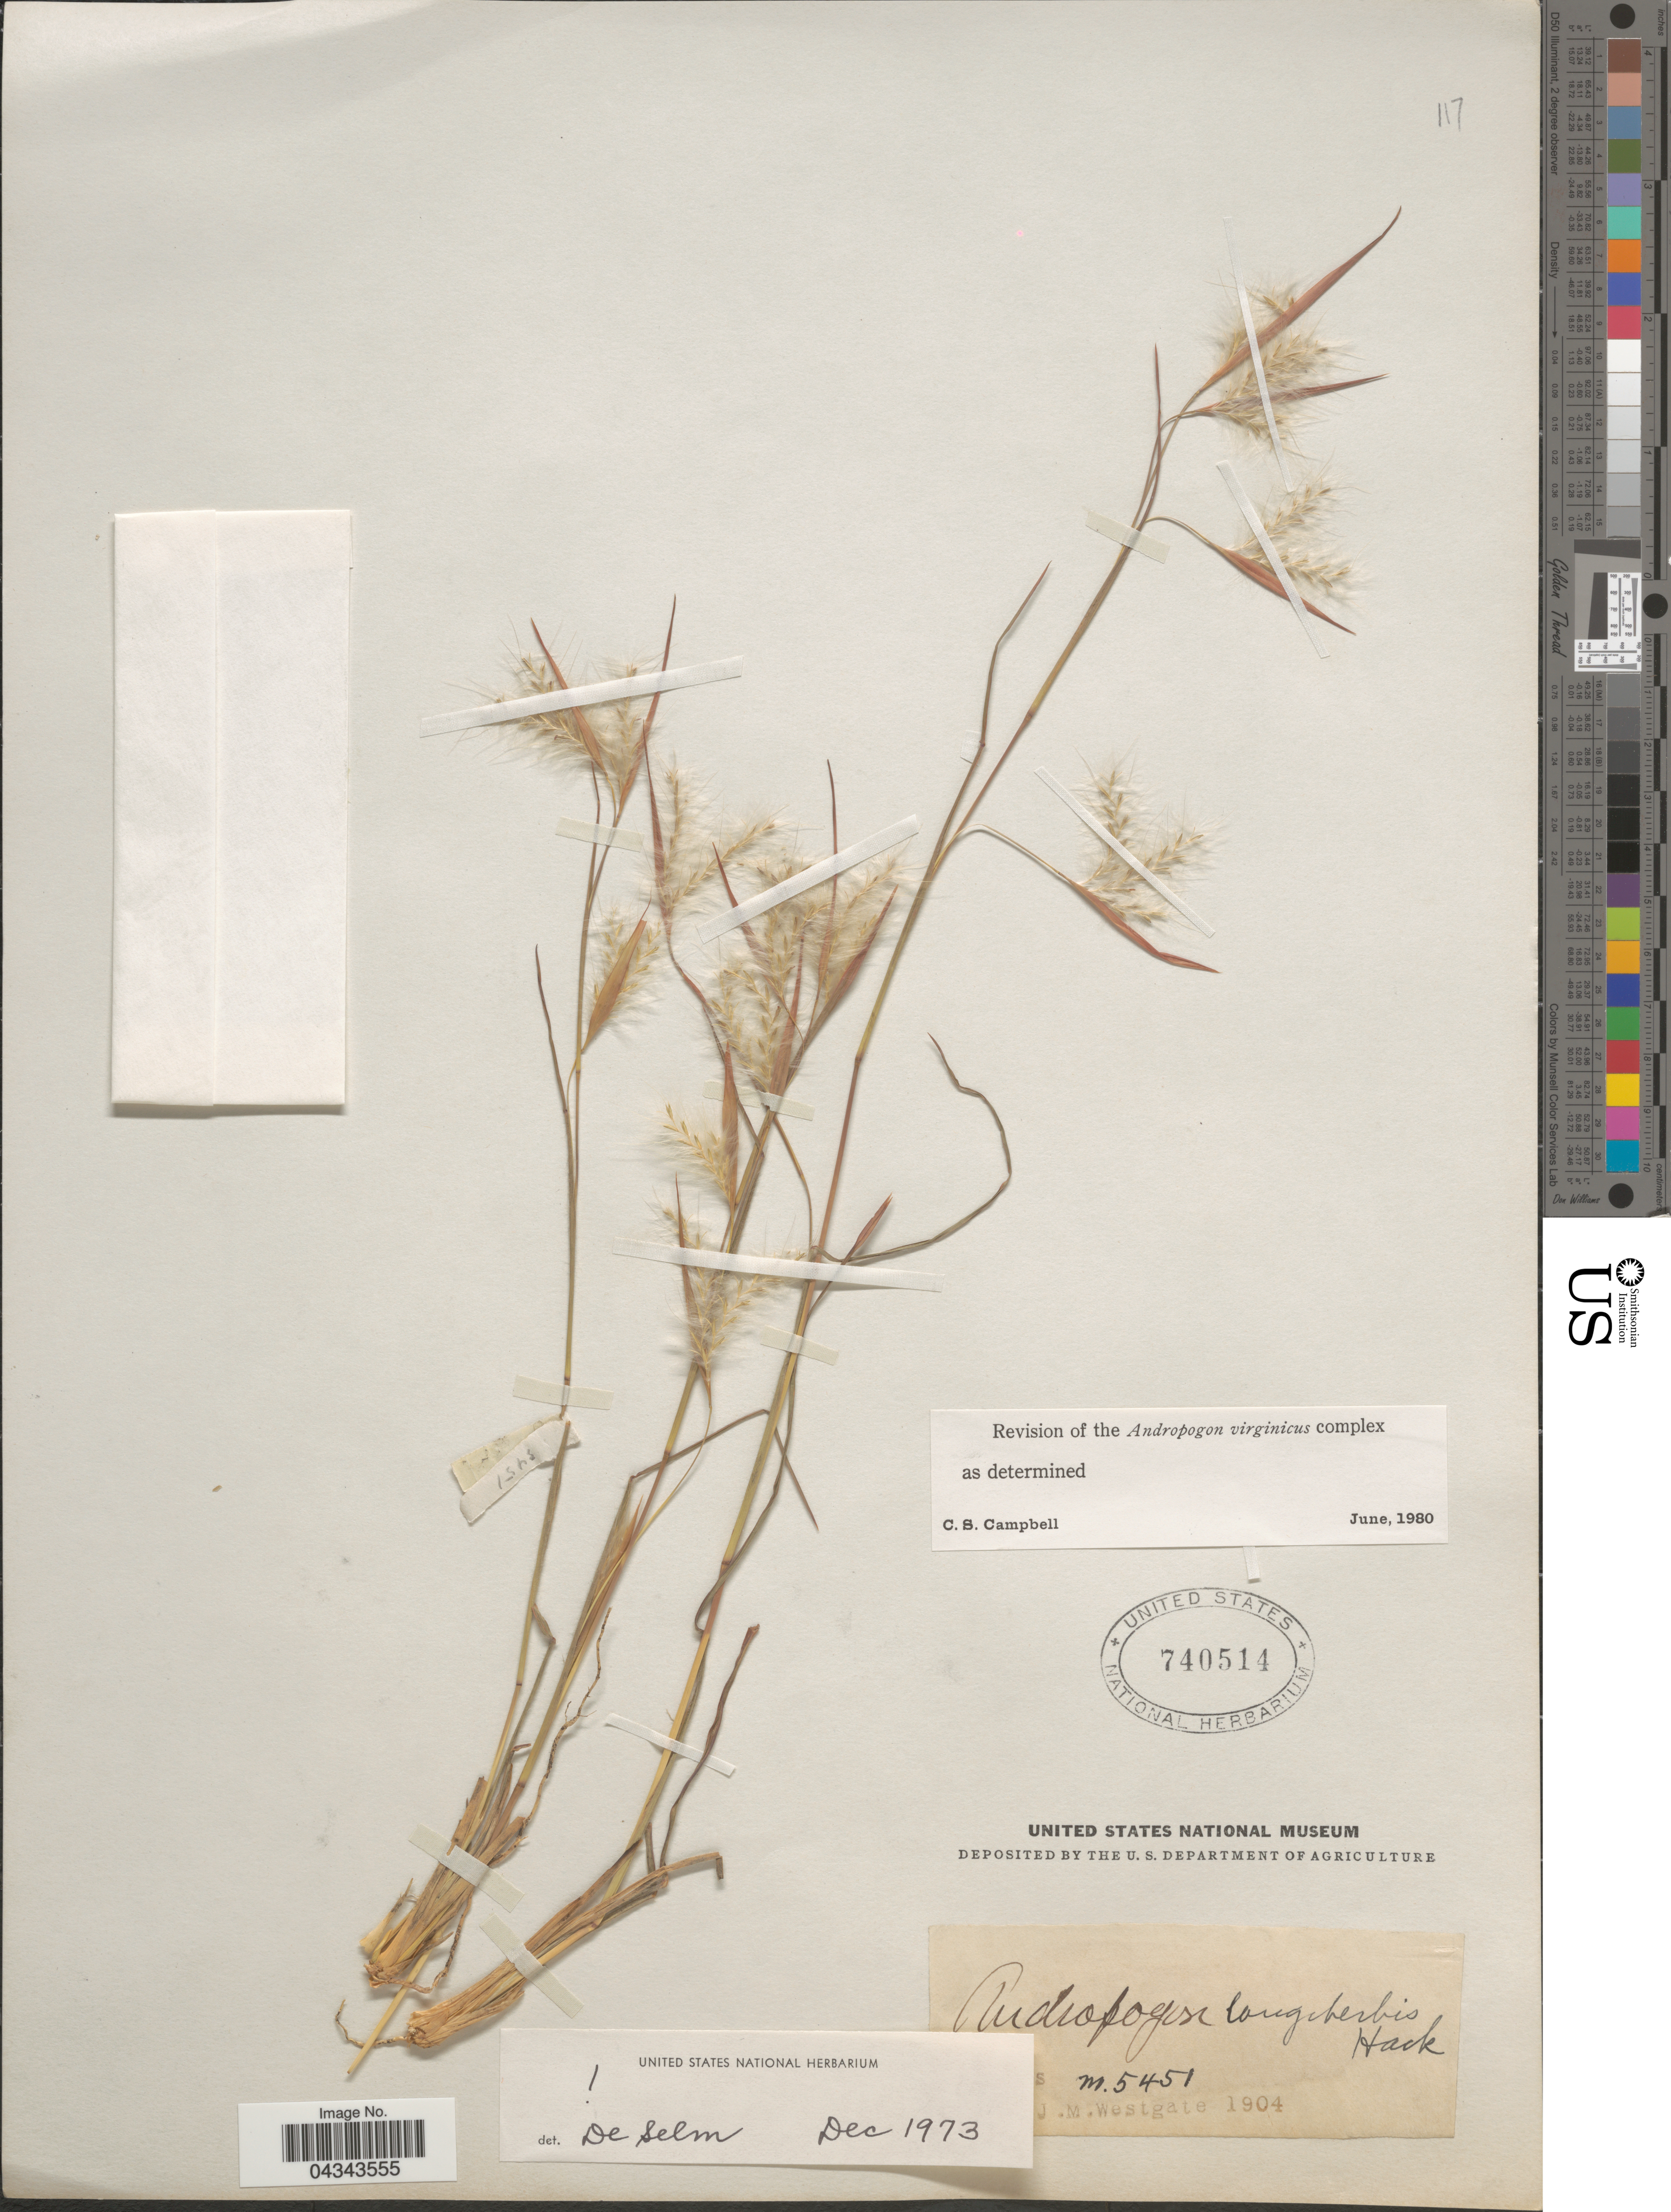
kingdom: Plantae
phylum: Tracheophyta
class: Liliopsida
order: Poales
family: Poaceae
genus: Andropogon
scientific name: Andropogon longiberbis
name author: Hack.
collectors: J. Westgate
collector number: M5451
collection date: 1904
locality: [illegible text].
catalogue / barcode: US 740514